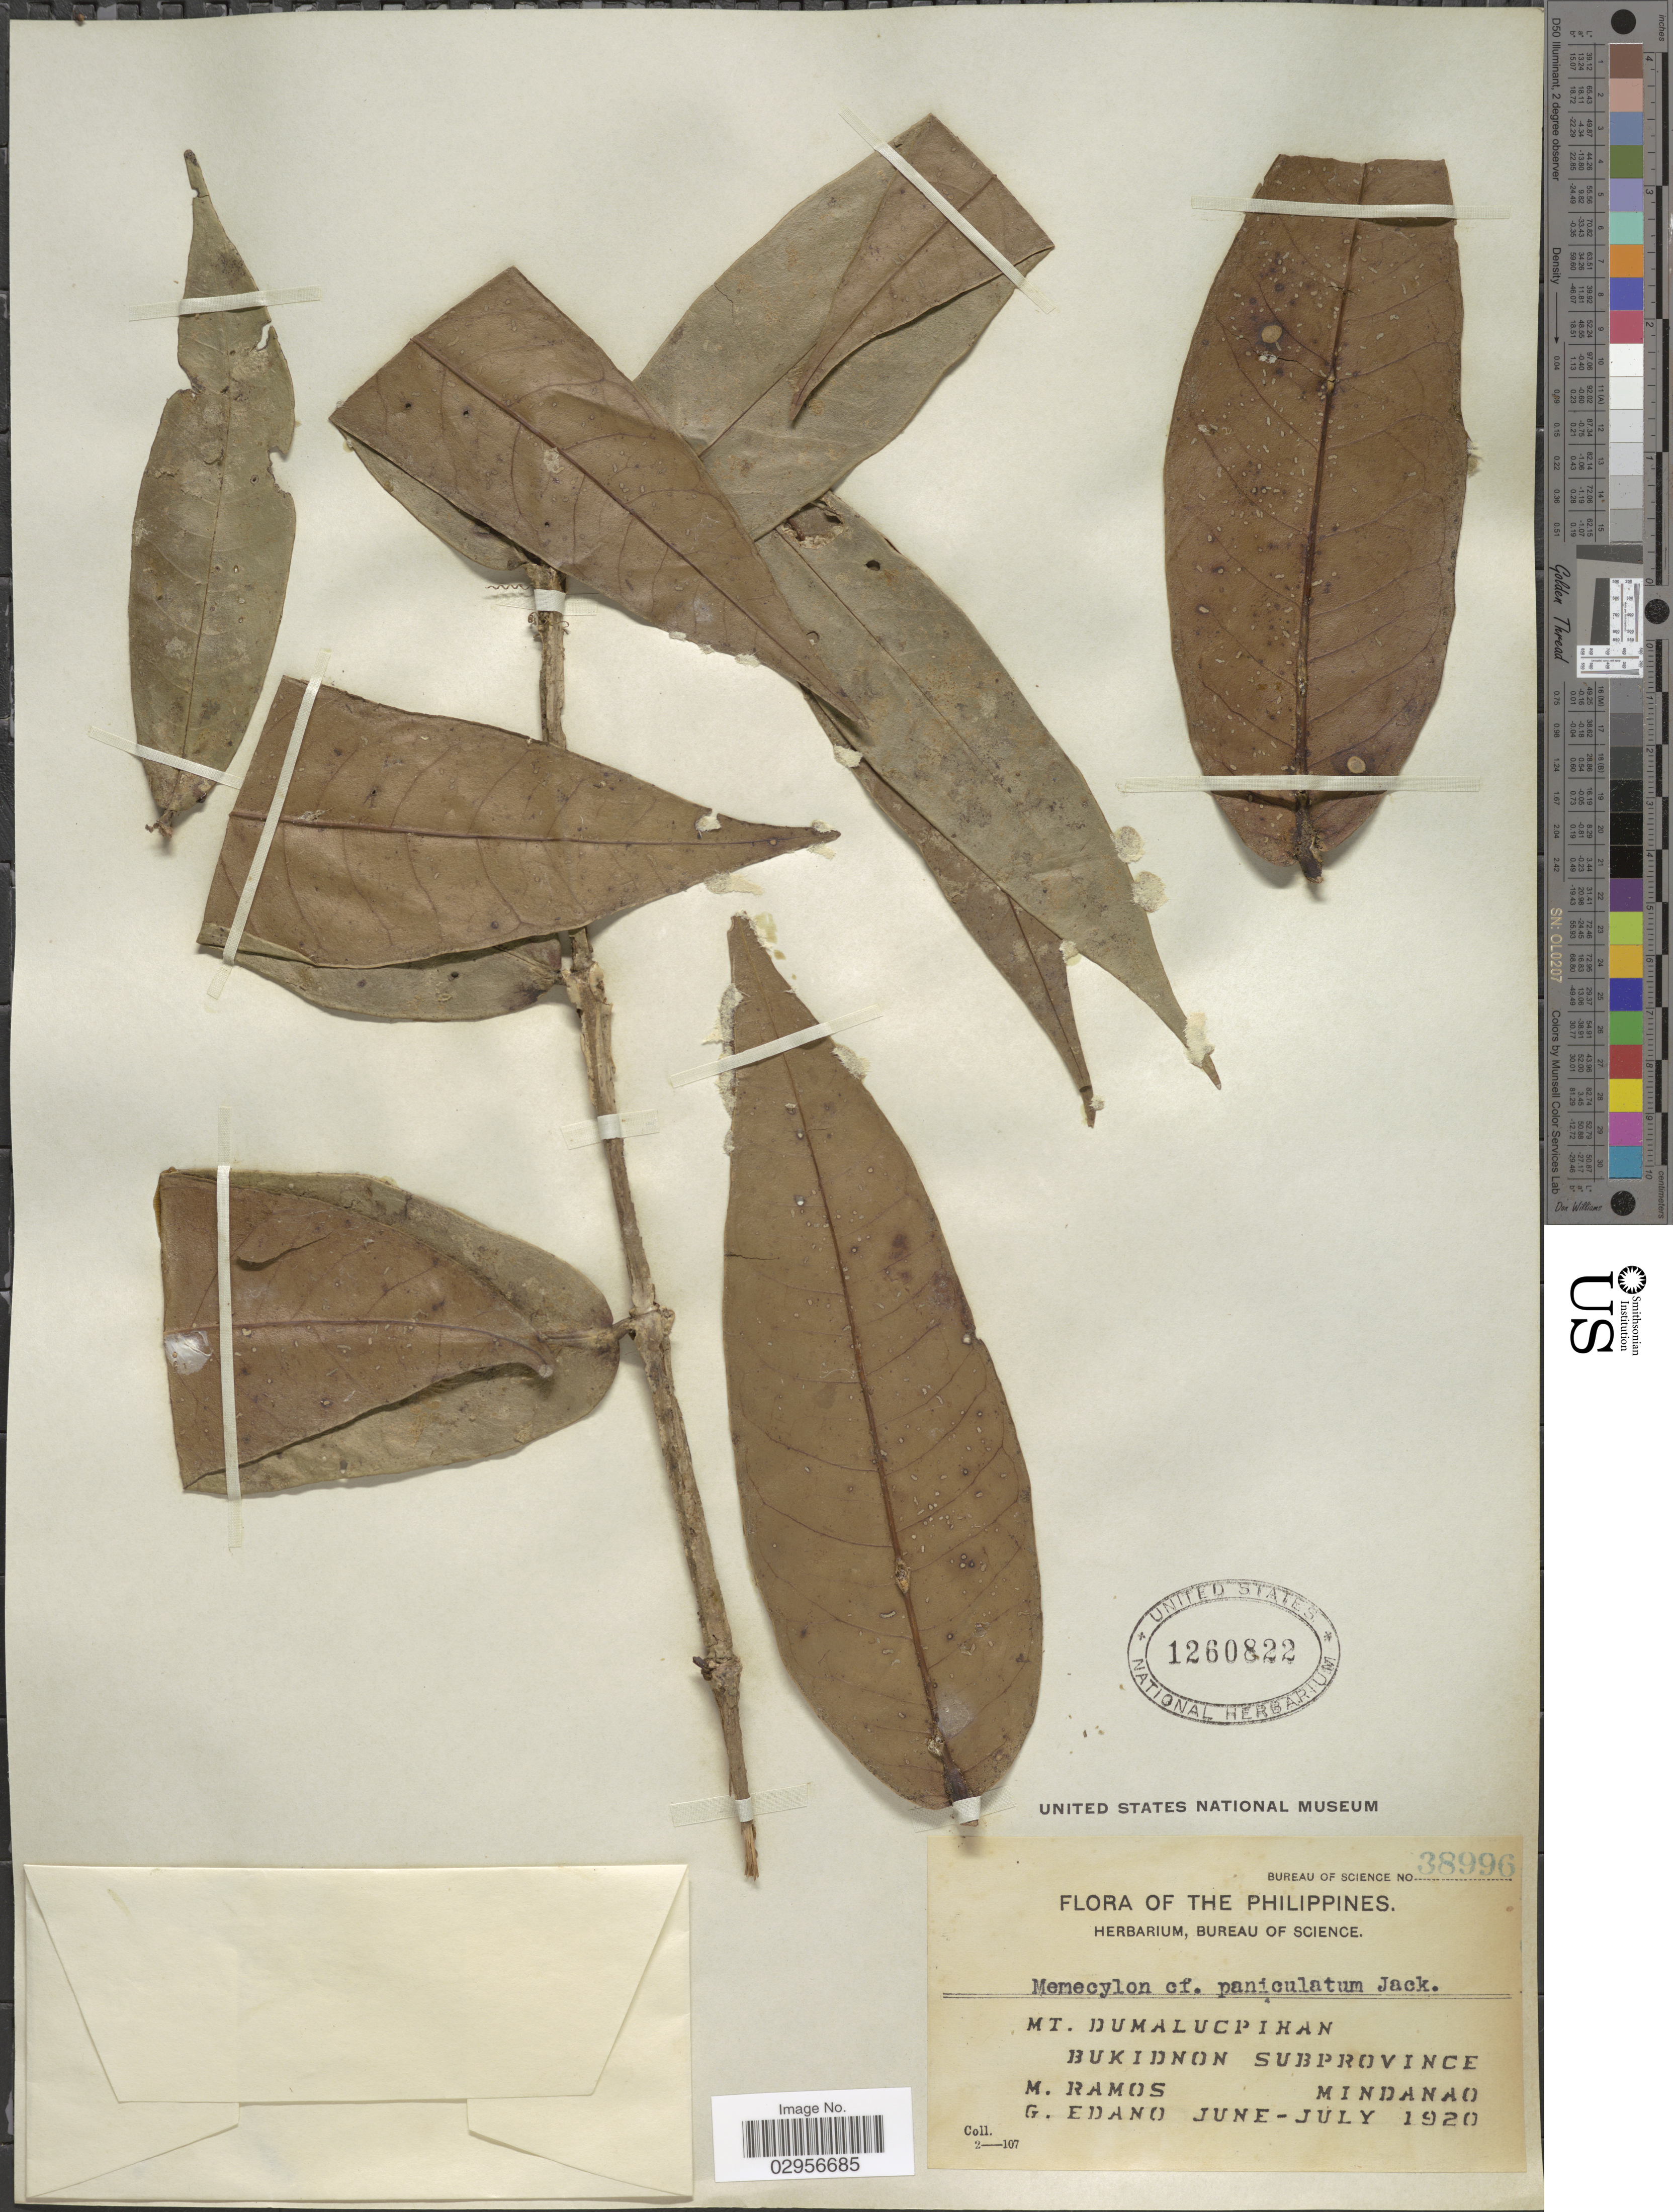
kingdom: Plantae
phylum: Tracheophyta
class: Magnoliopsida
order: Myrtales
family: Melastomataceae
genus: Memecylon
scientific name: Memecylon paniculatum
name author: Jack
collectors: M. Ramos & G. Edaño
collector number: Bureau of Science 38996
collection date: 1920-06/1920-07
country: Philippines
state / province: Northern Mindanao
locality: Mt. Dumalucpihan, Bukidnon Subprovince, Mindanao.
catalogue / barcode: US 1260822